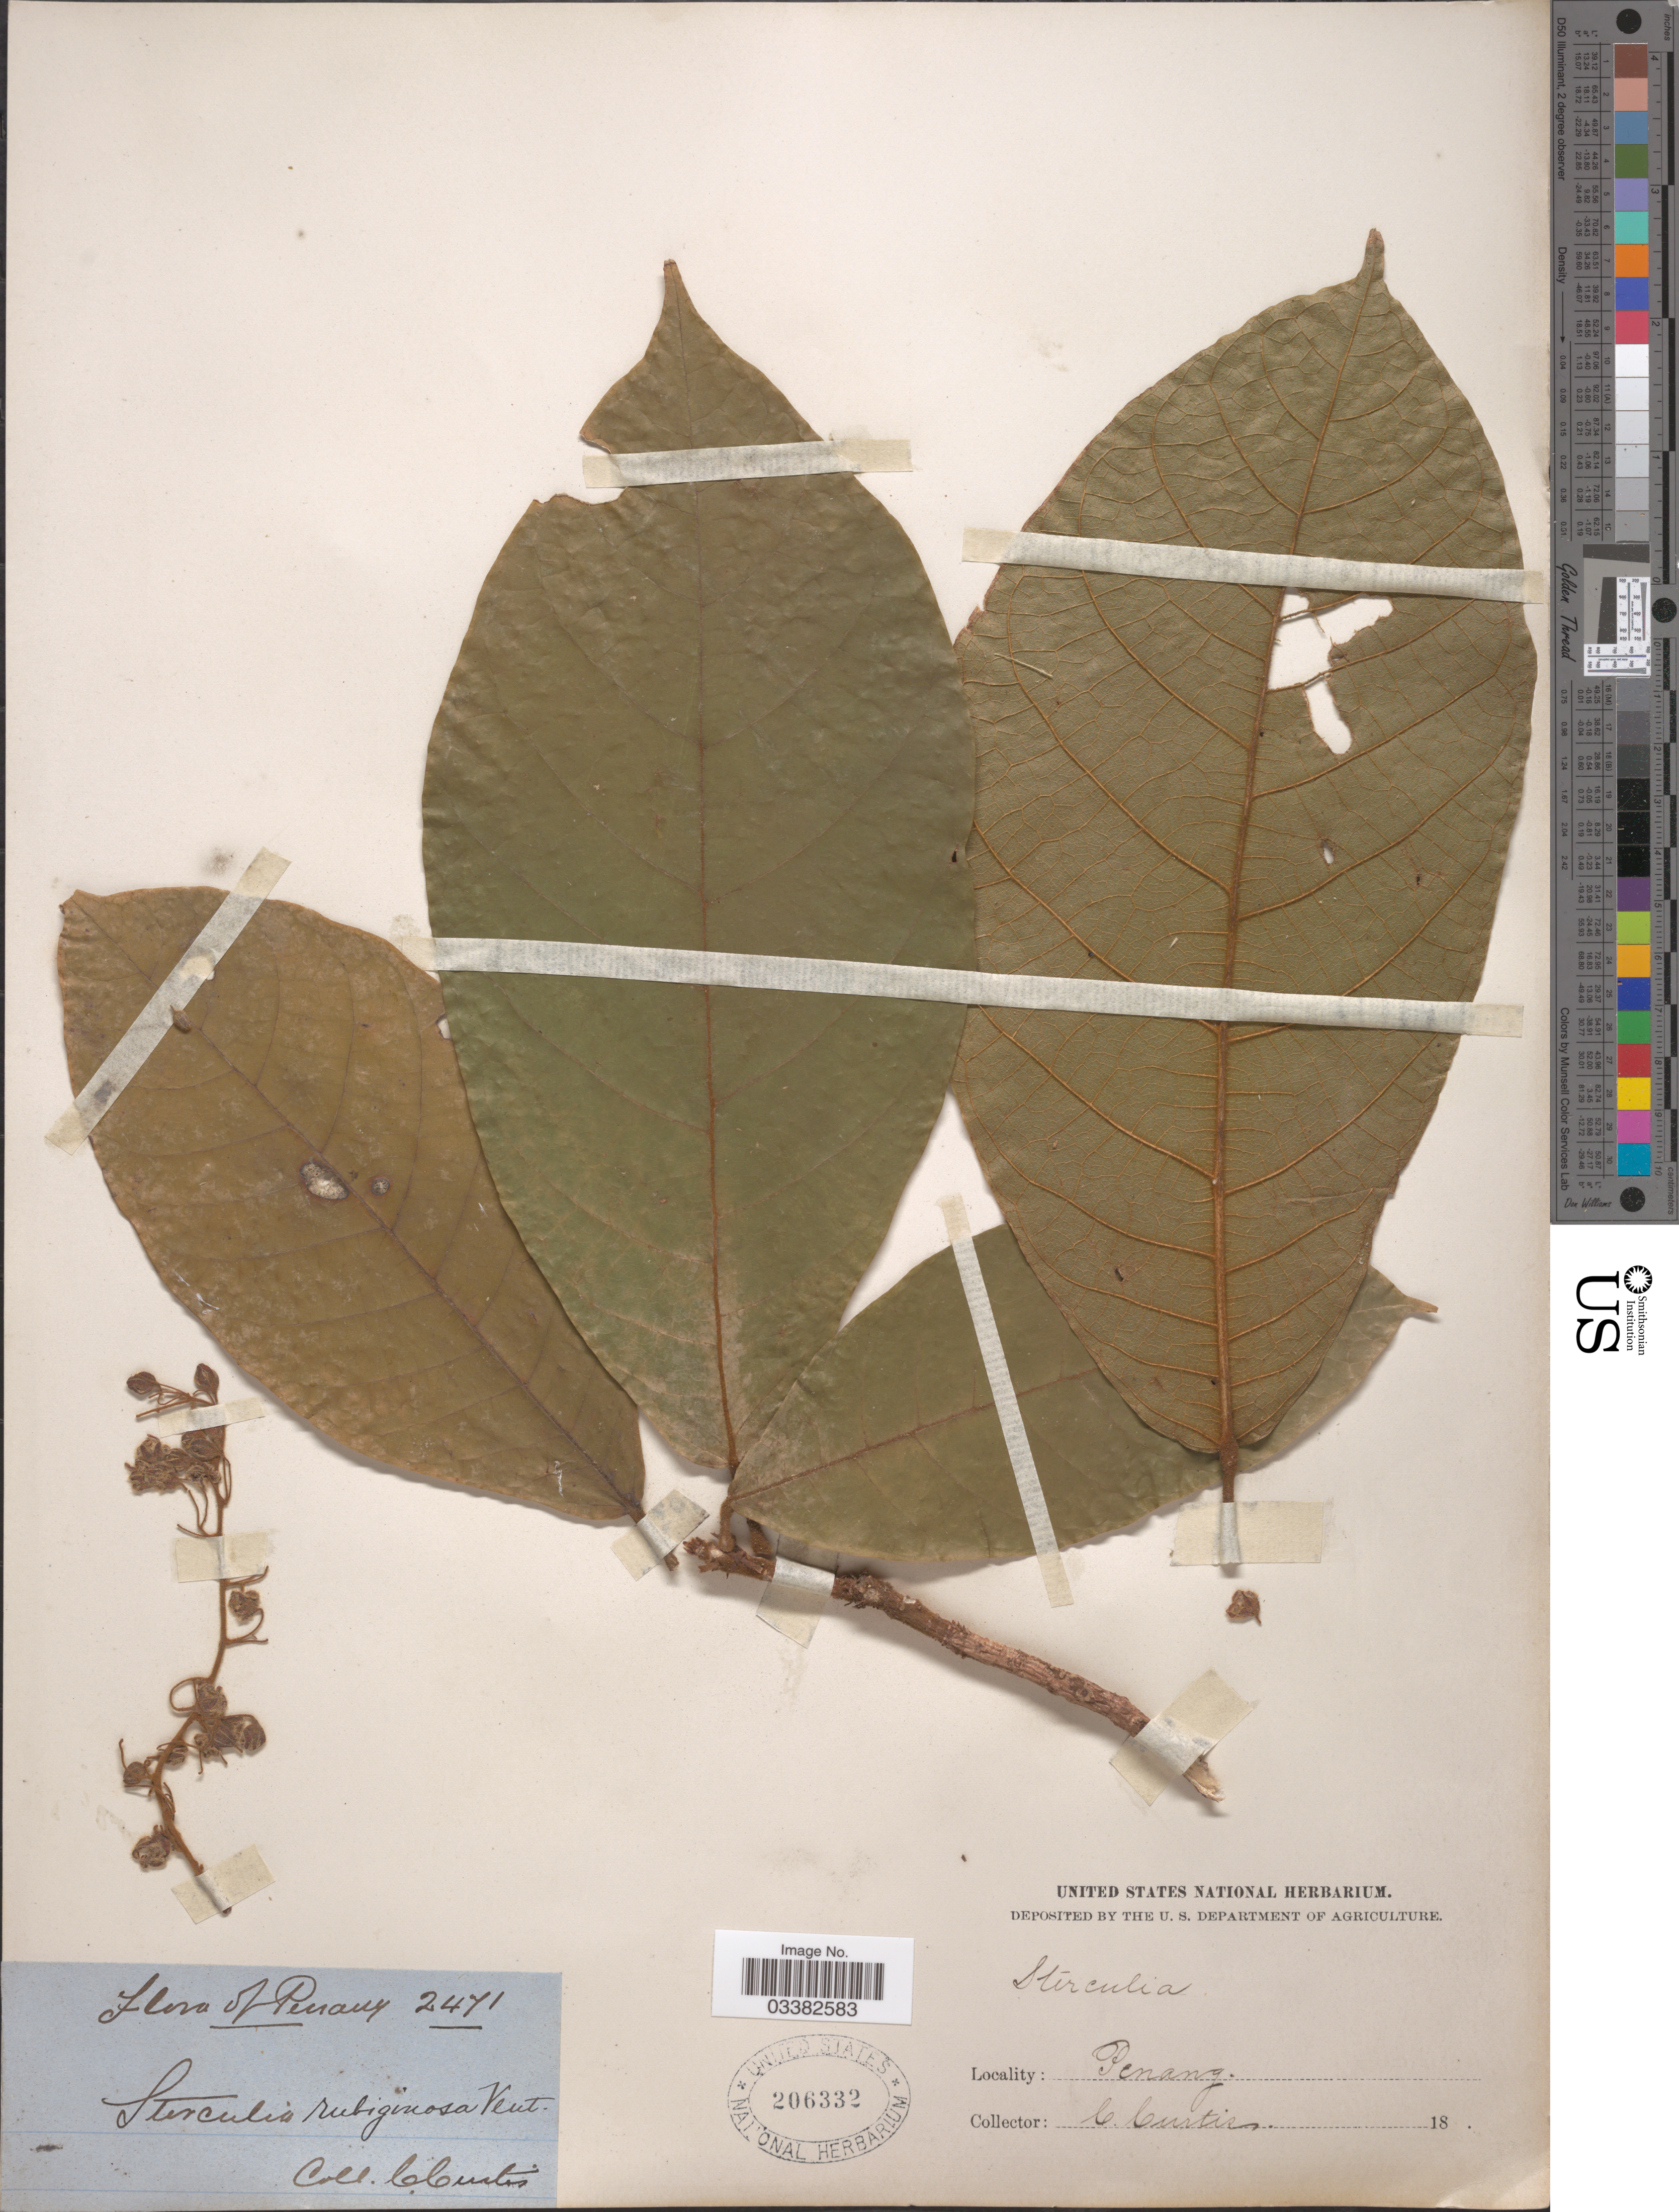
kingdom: Plantae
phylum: Tracheophyta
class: Magnoliopsida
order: Malvales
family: Malvaceae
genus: Sterculia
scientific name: Sterculia rubiginosa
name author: Vent.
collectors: C. Curtis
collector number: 2471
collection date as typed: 18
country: Malaysia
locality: Penang.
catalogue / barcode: US 206332